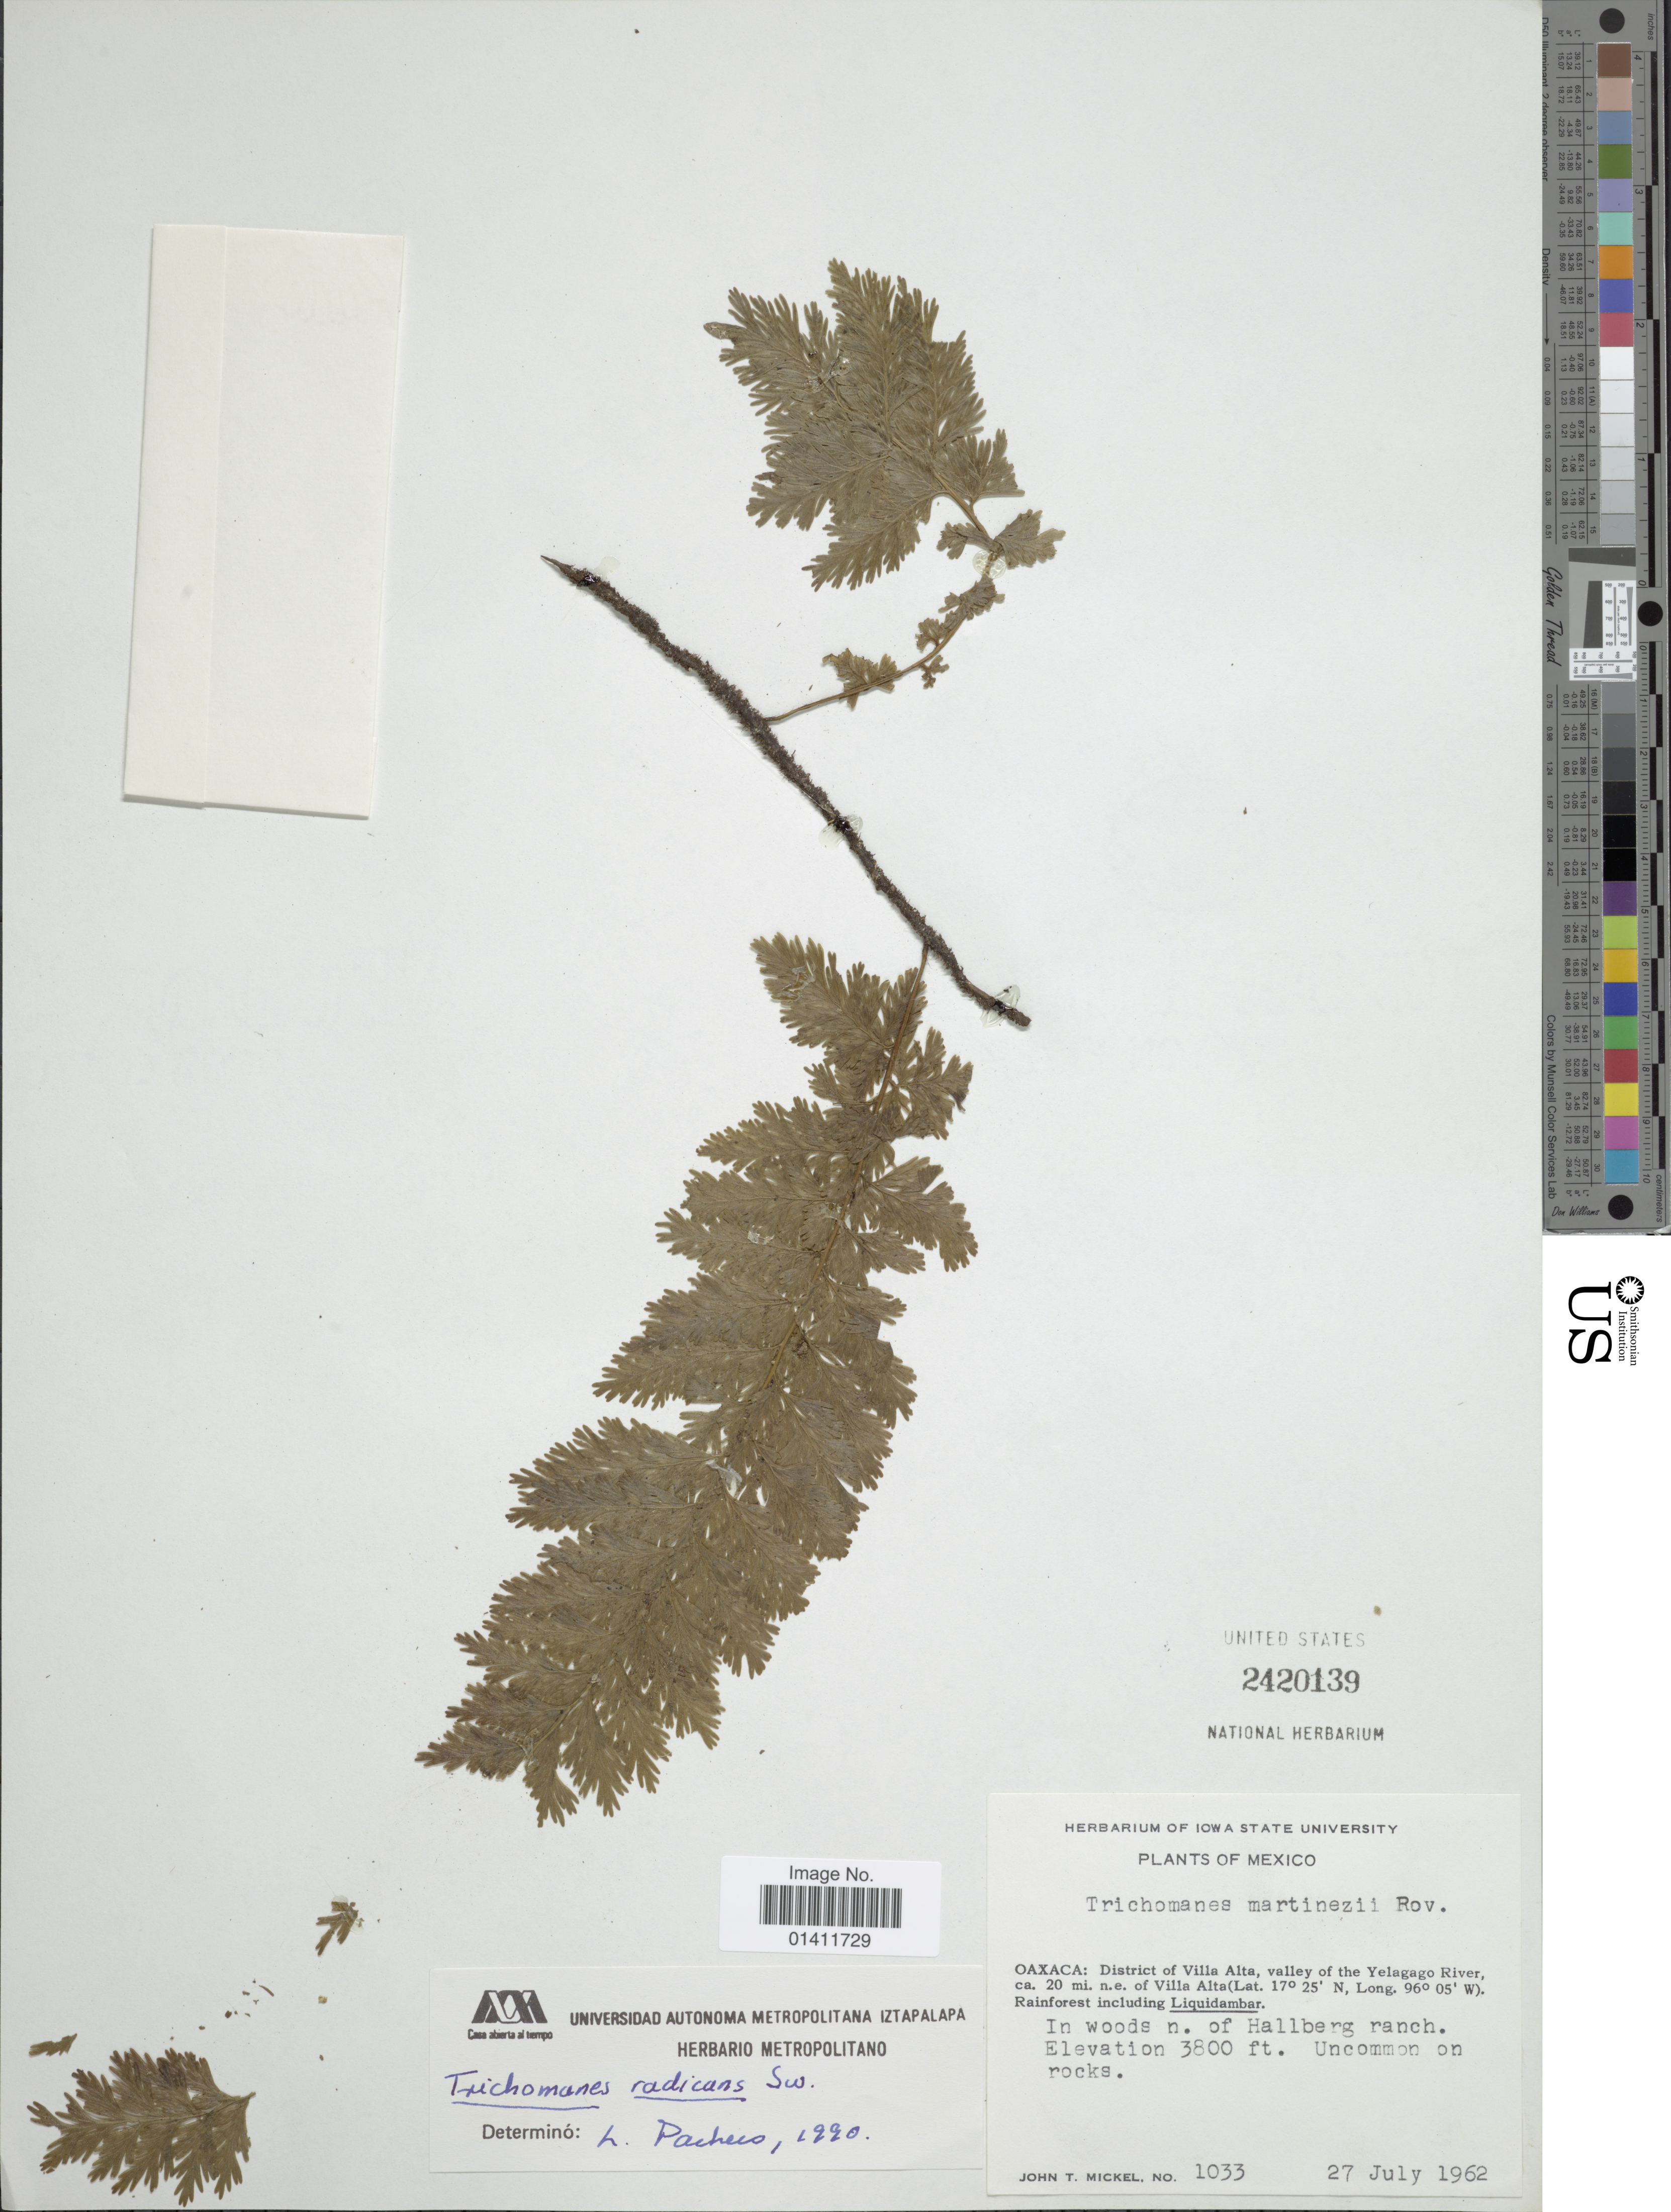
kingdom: Plantae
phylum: Tracheophyta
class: Polypodiopsida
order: Hymenophyllales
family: Hymenophyllaceae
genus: Vandenboschia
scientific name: Vandenboschia radicans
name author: (Sw.) Copel.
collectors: J. T. Mickel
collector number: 1033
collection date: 1964-07-27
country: Mexico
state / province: Oaxaca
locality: District of Villa Alta, valley of the Yelagago River, ca. 20 mi. n.e. of Villa Alta.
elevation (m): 1158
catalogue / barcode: US 2420139